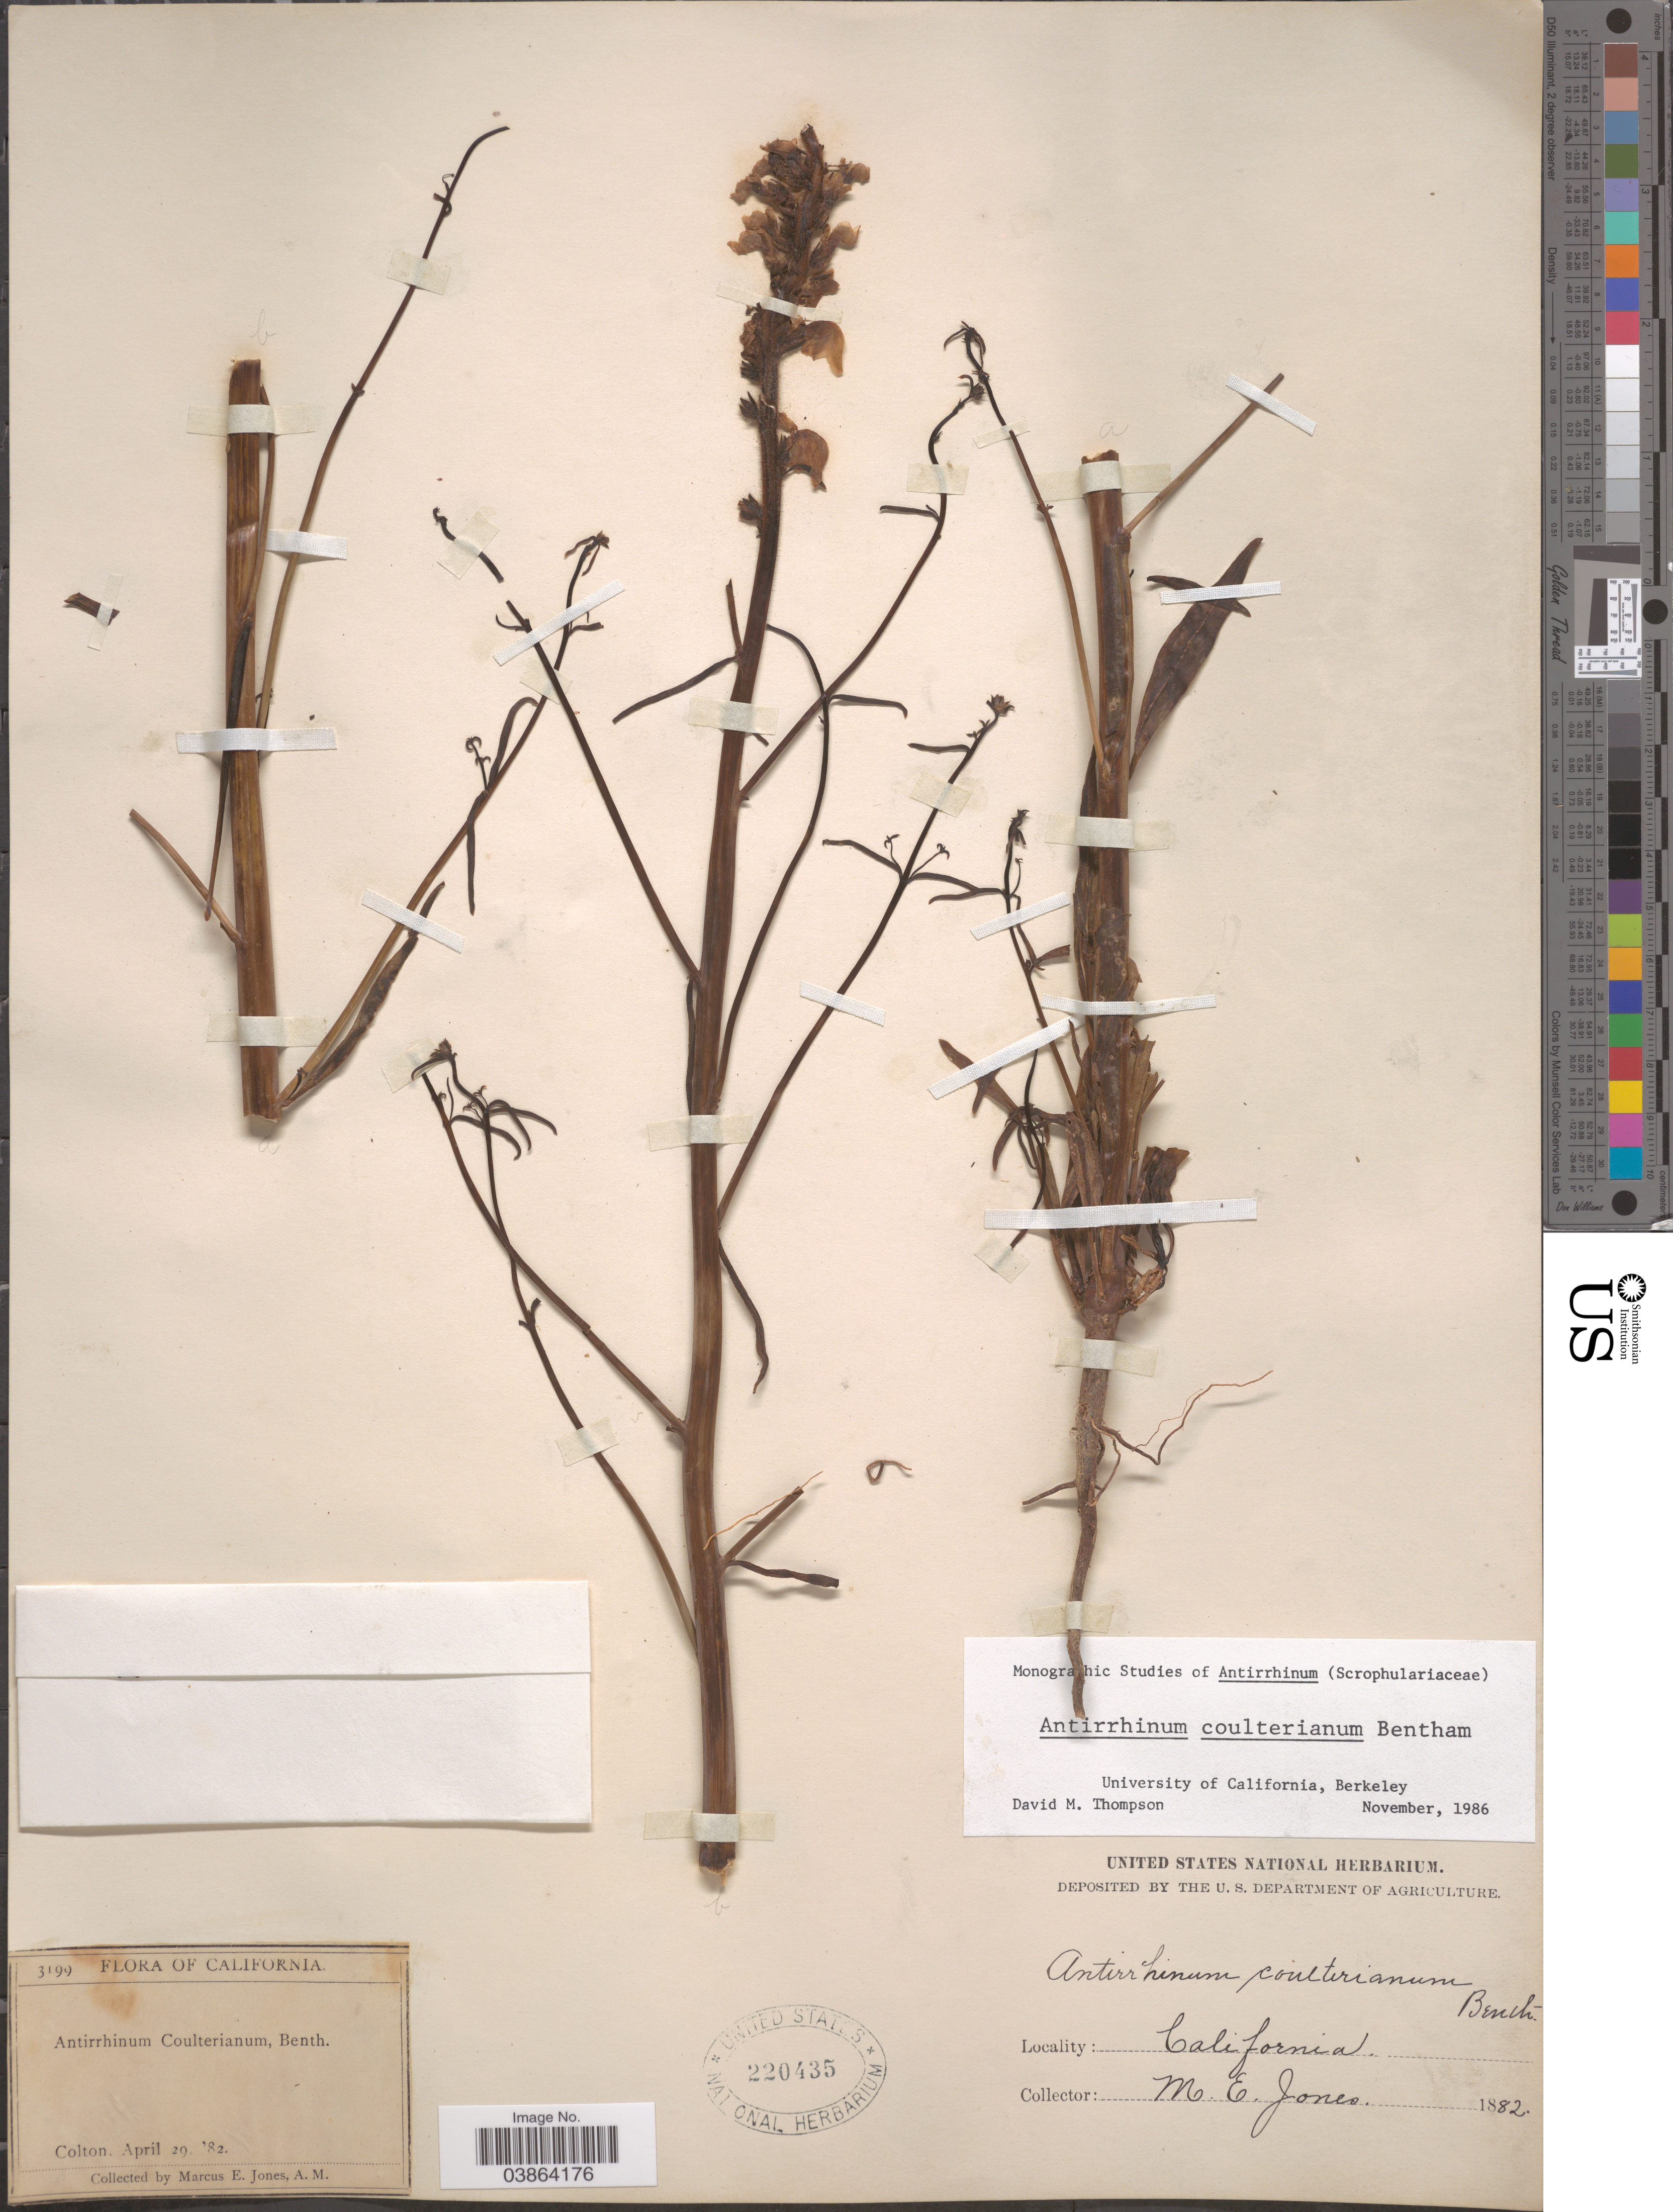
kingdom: Plantae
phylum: Tracheophyta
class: Magnoliopsida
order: Lamiales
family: Plantaginaceae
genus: Sairocarpus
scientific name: Sairocarpus coulterianus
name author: (Benth.) D.A. Sutton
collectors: M. E. Jones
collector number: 3199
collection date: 1882-04-29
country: United States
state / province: California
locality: Colton.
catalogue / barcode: US 220435